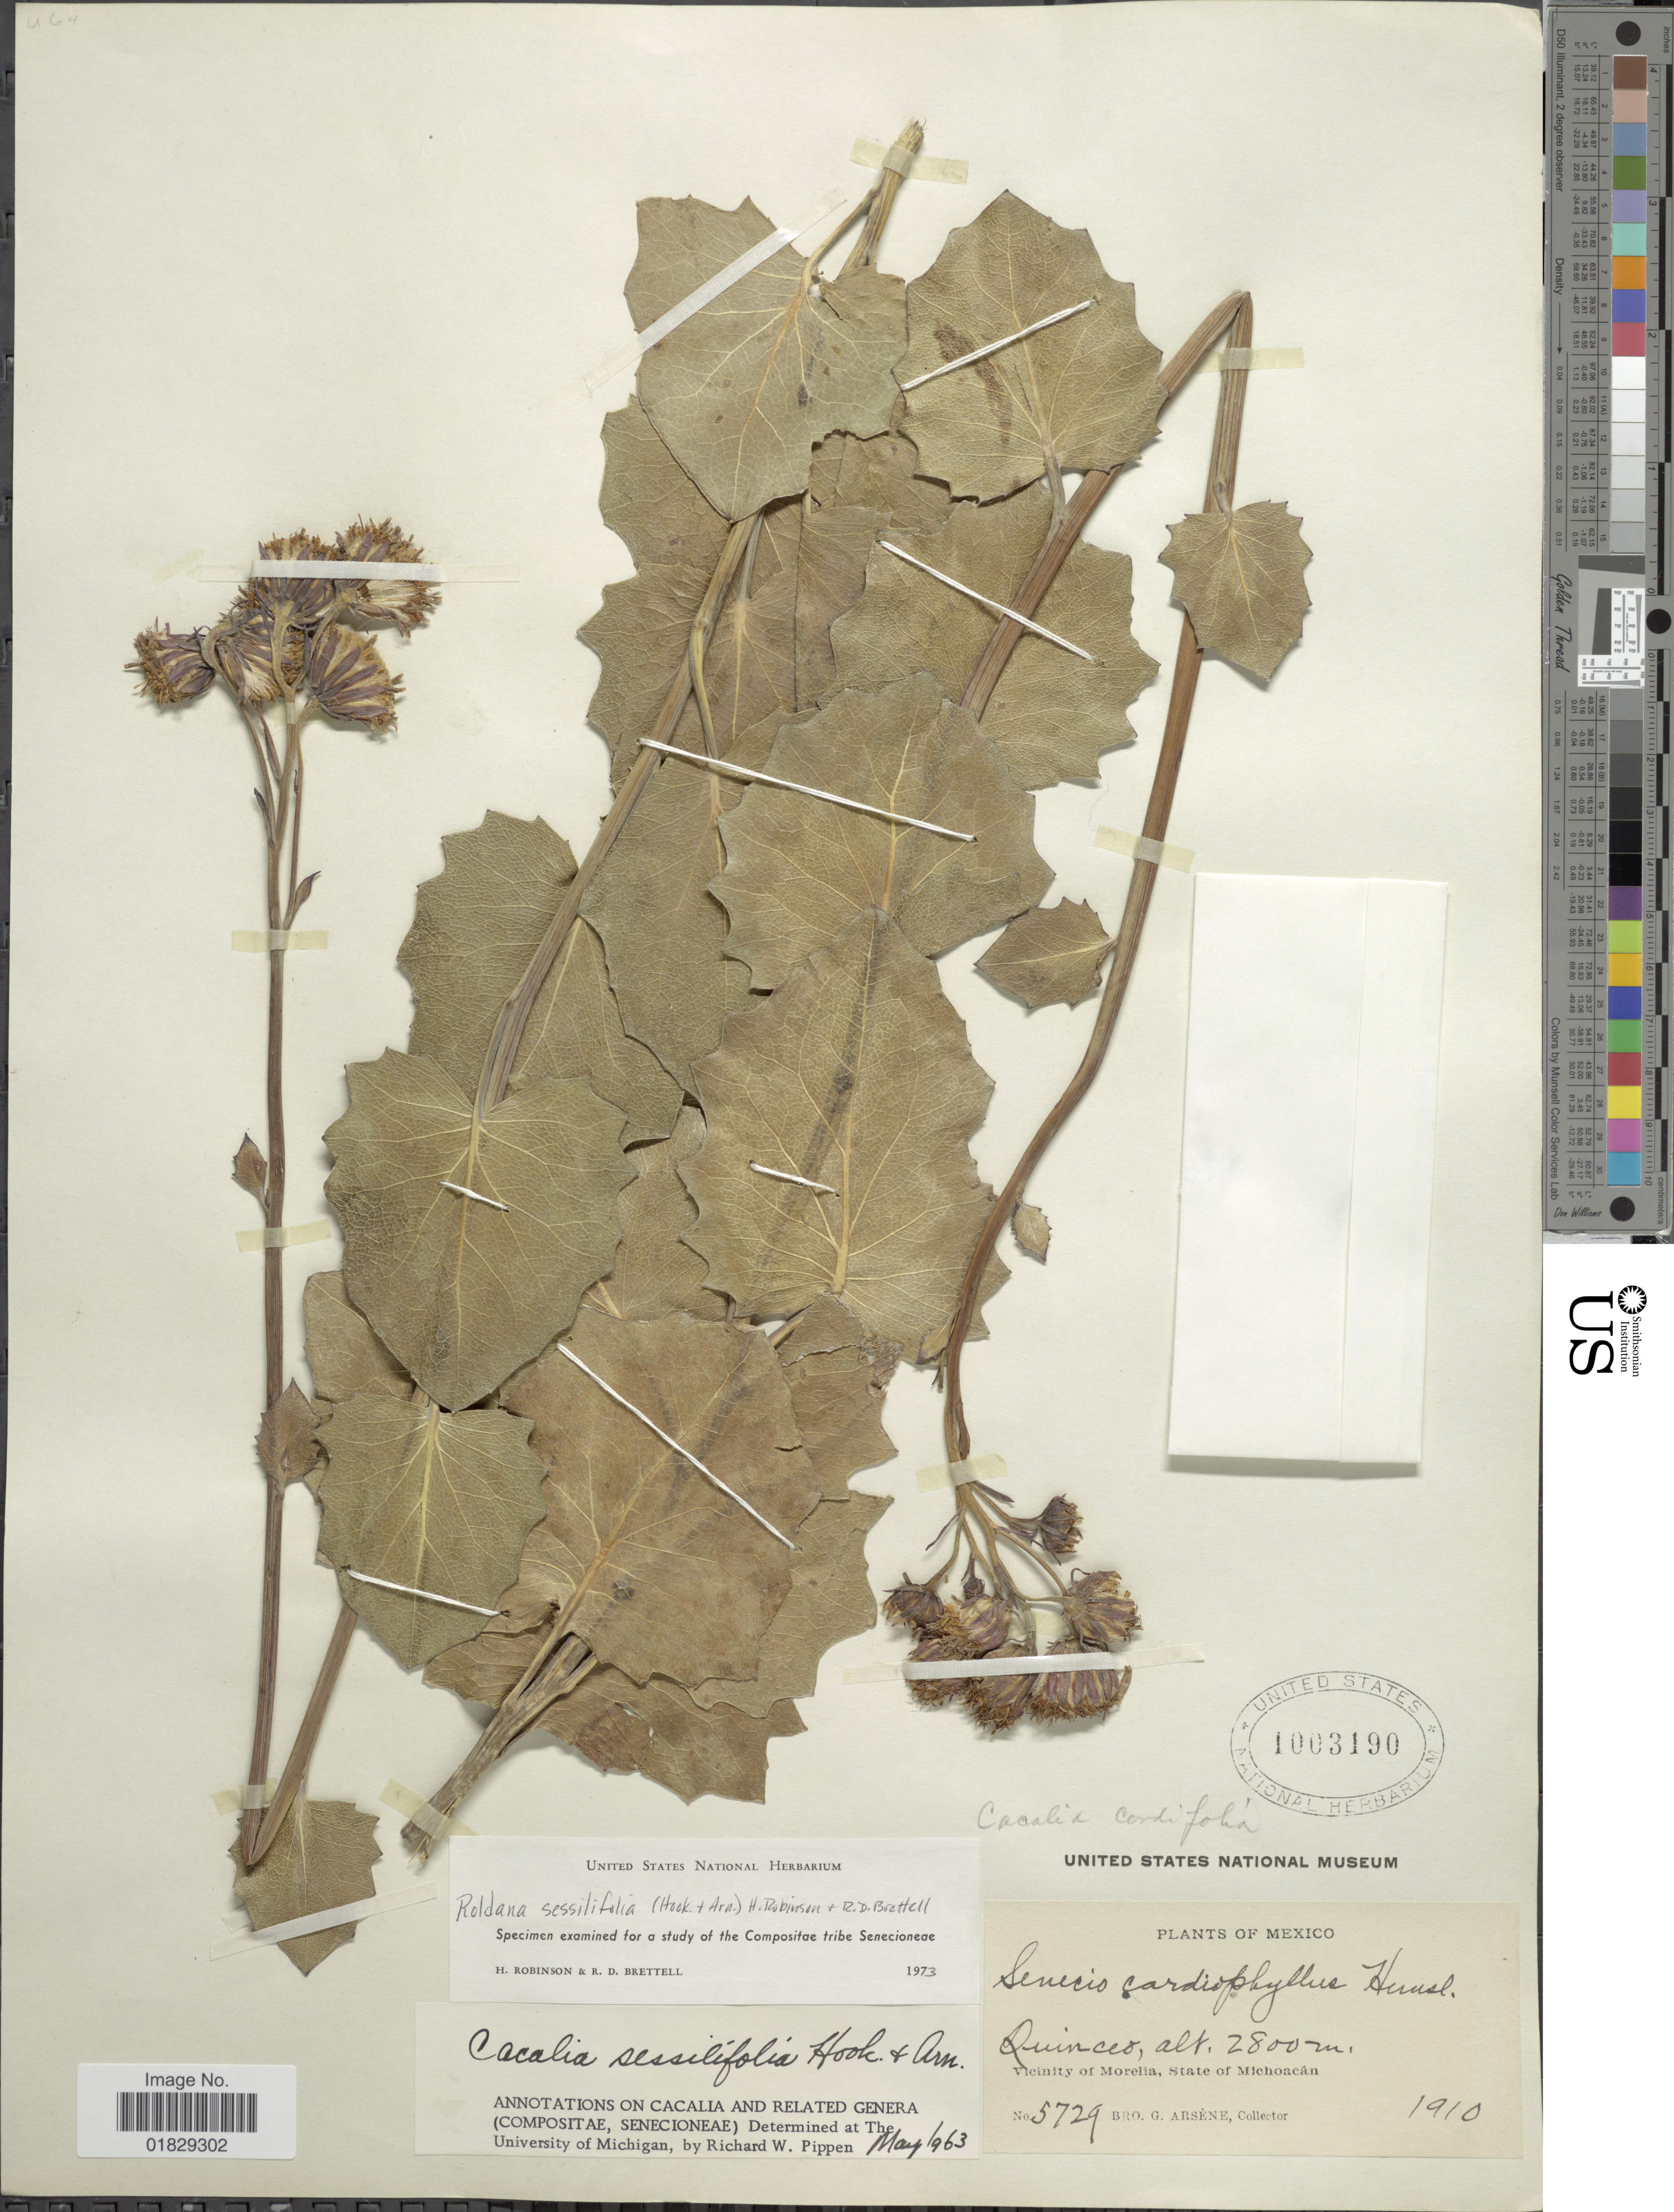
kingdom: Plantae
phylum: Tracheophyta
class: Magnoliopsida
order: Asterales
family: Asteraceae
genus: Roldana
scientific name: Roldana sessilifolia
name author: (Hook.) H. Rob. & Brettell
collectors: Bro. G. Arsène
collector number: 5729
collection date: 1910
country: Mexico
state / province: Michoacán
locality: Quinceo. Vicinity of Morelia, State of Michoacán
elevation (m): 2800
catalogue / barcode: US 1003190